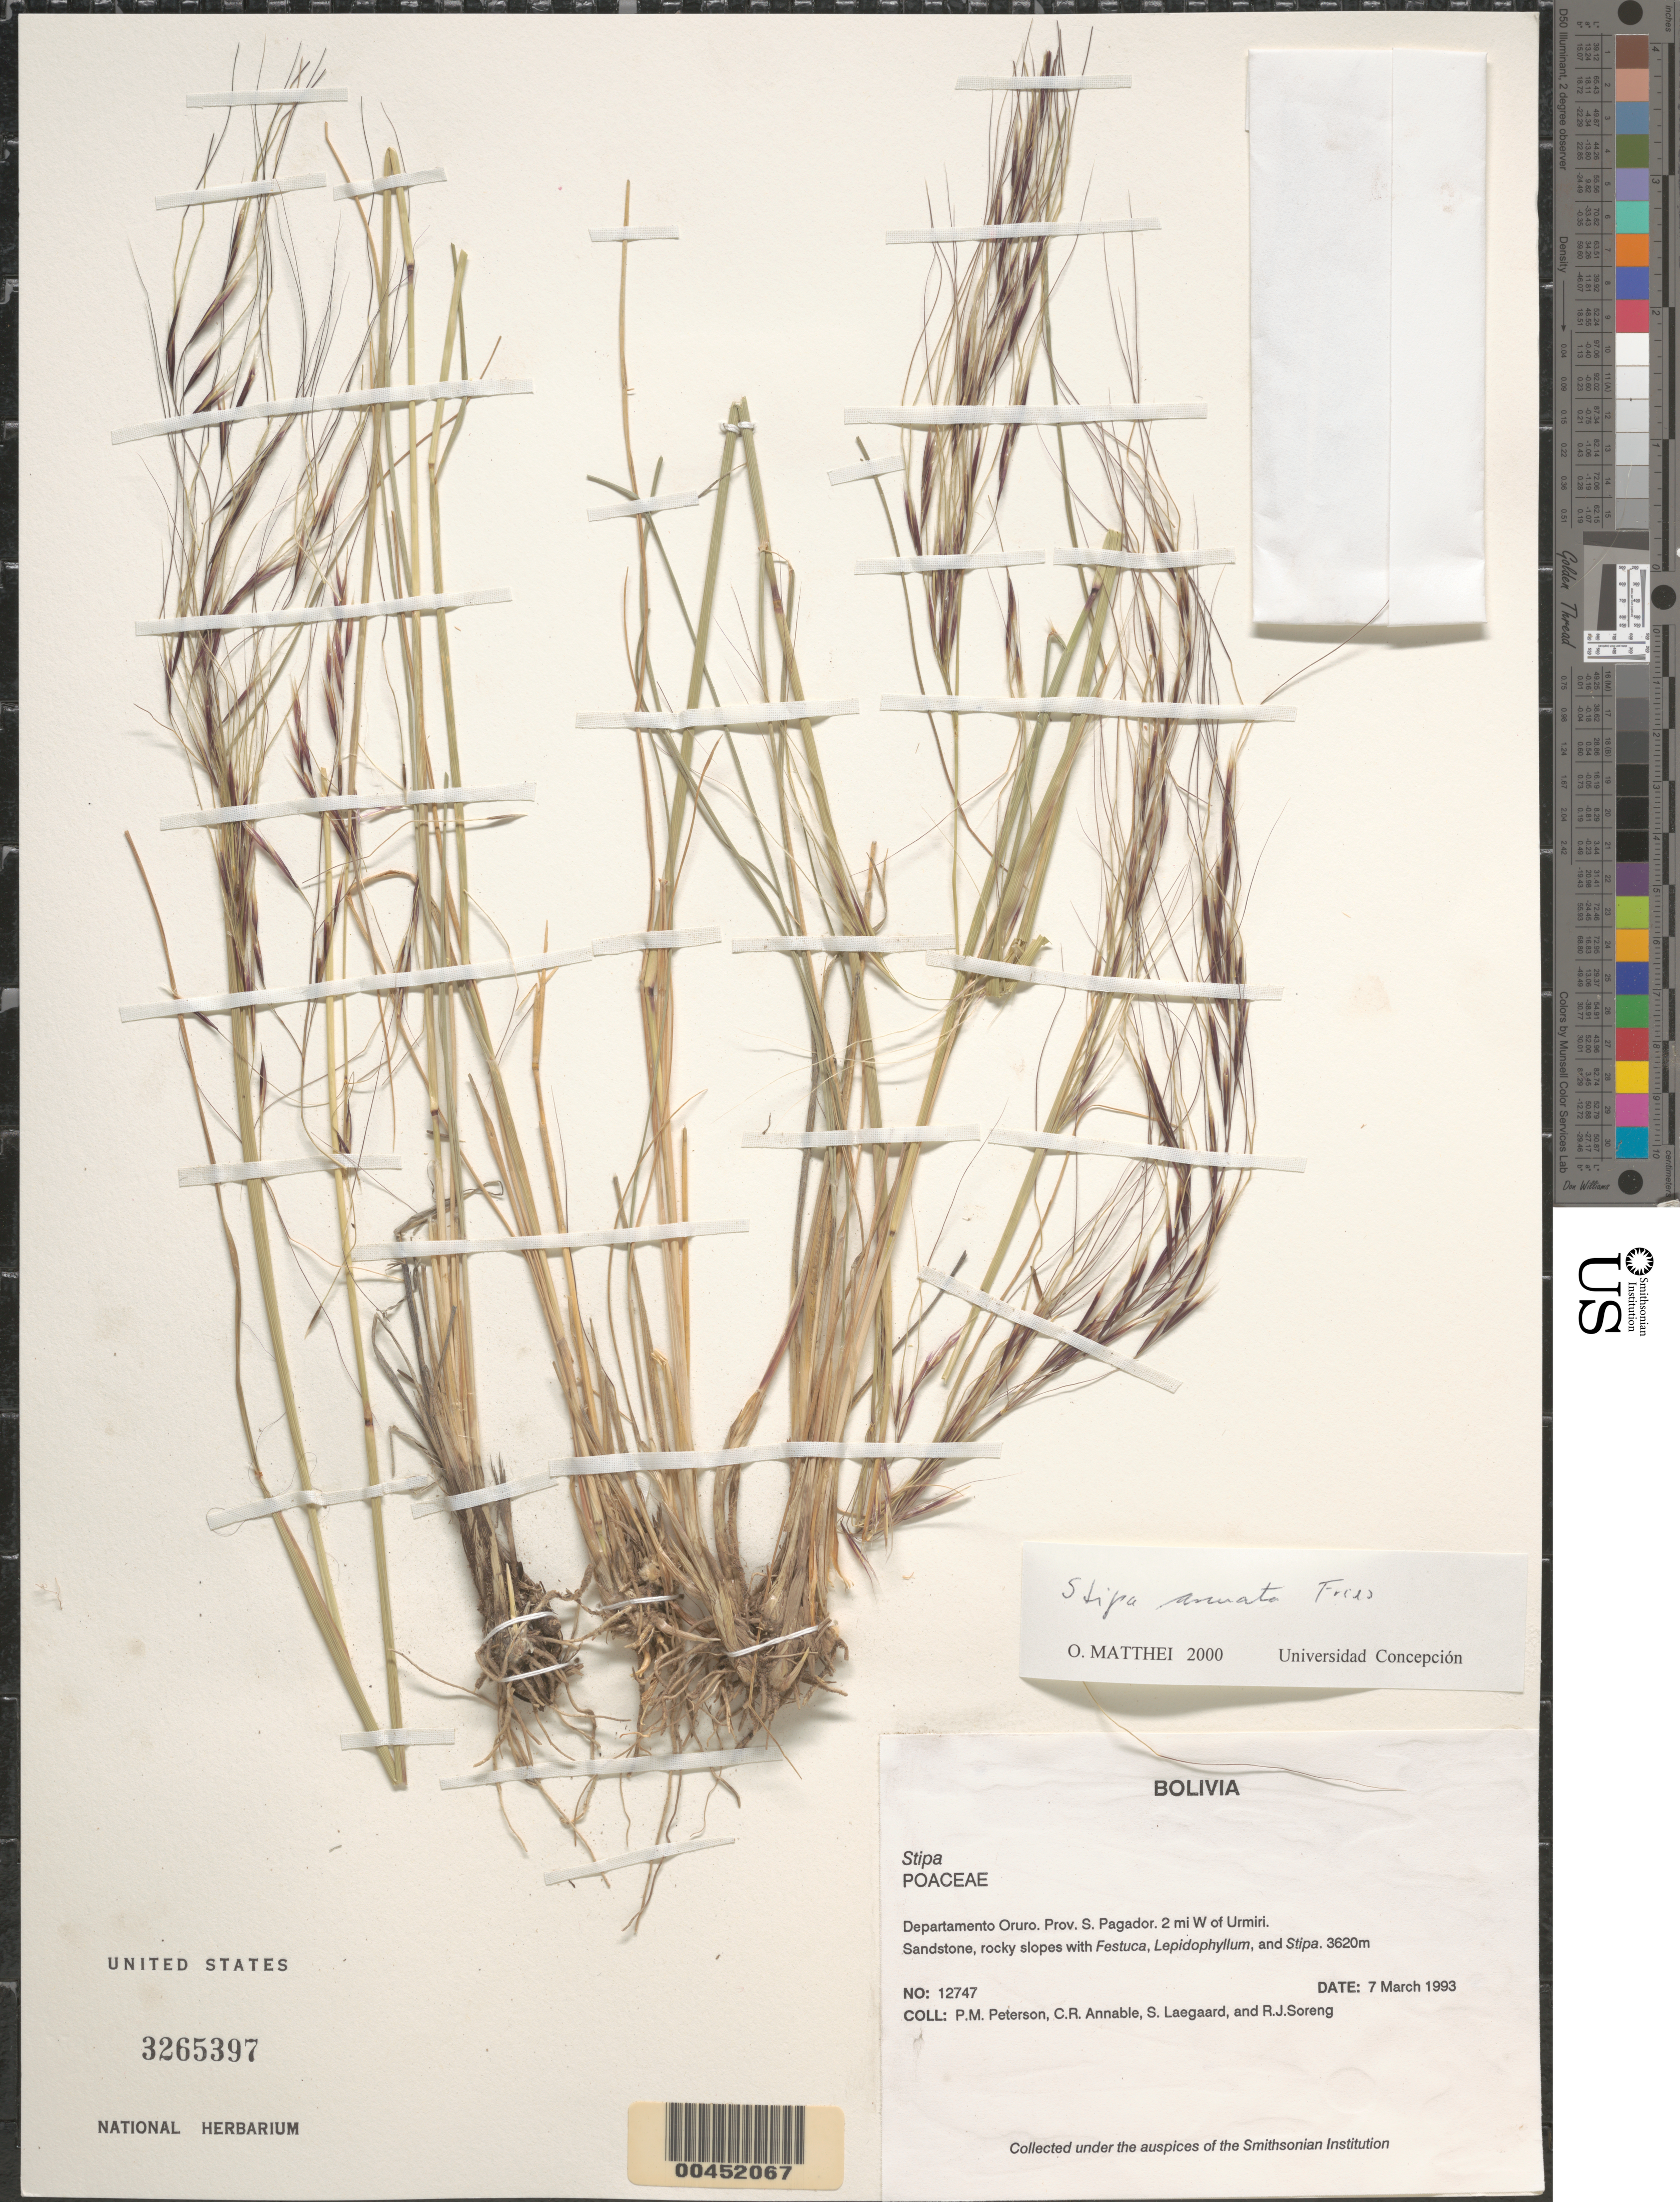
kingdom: Plantae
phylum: Tracheophyta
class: Liliopsida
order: Poales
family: Poaceae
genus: Stipa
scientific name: Stipa sp.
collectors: P. M. Peterson, C. R. Annable, S. Lægaard & R. J. Soreng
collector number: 12747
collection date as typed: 07 Mar 1993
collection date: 1993-03-07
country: Bolivia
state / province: Oruro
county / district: Sebastián Pagador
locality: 2 mi W ofUrmiri.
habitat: Sandstone, rocky slopes with Festuca, Lepidophyllum, and Stipa.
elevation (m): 3620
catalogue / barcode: US 3265397